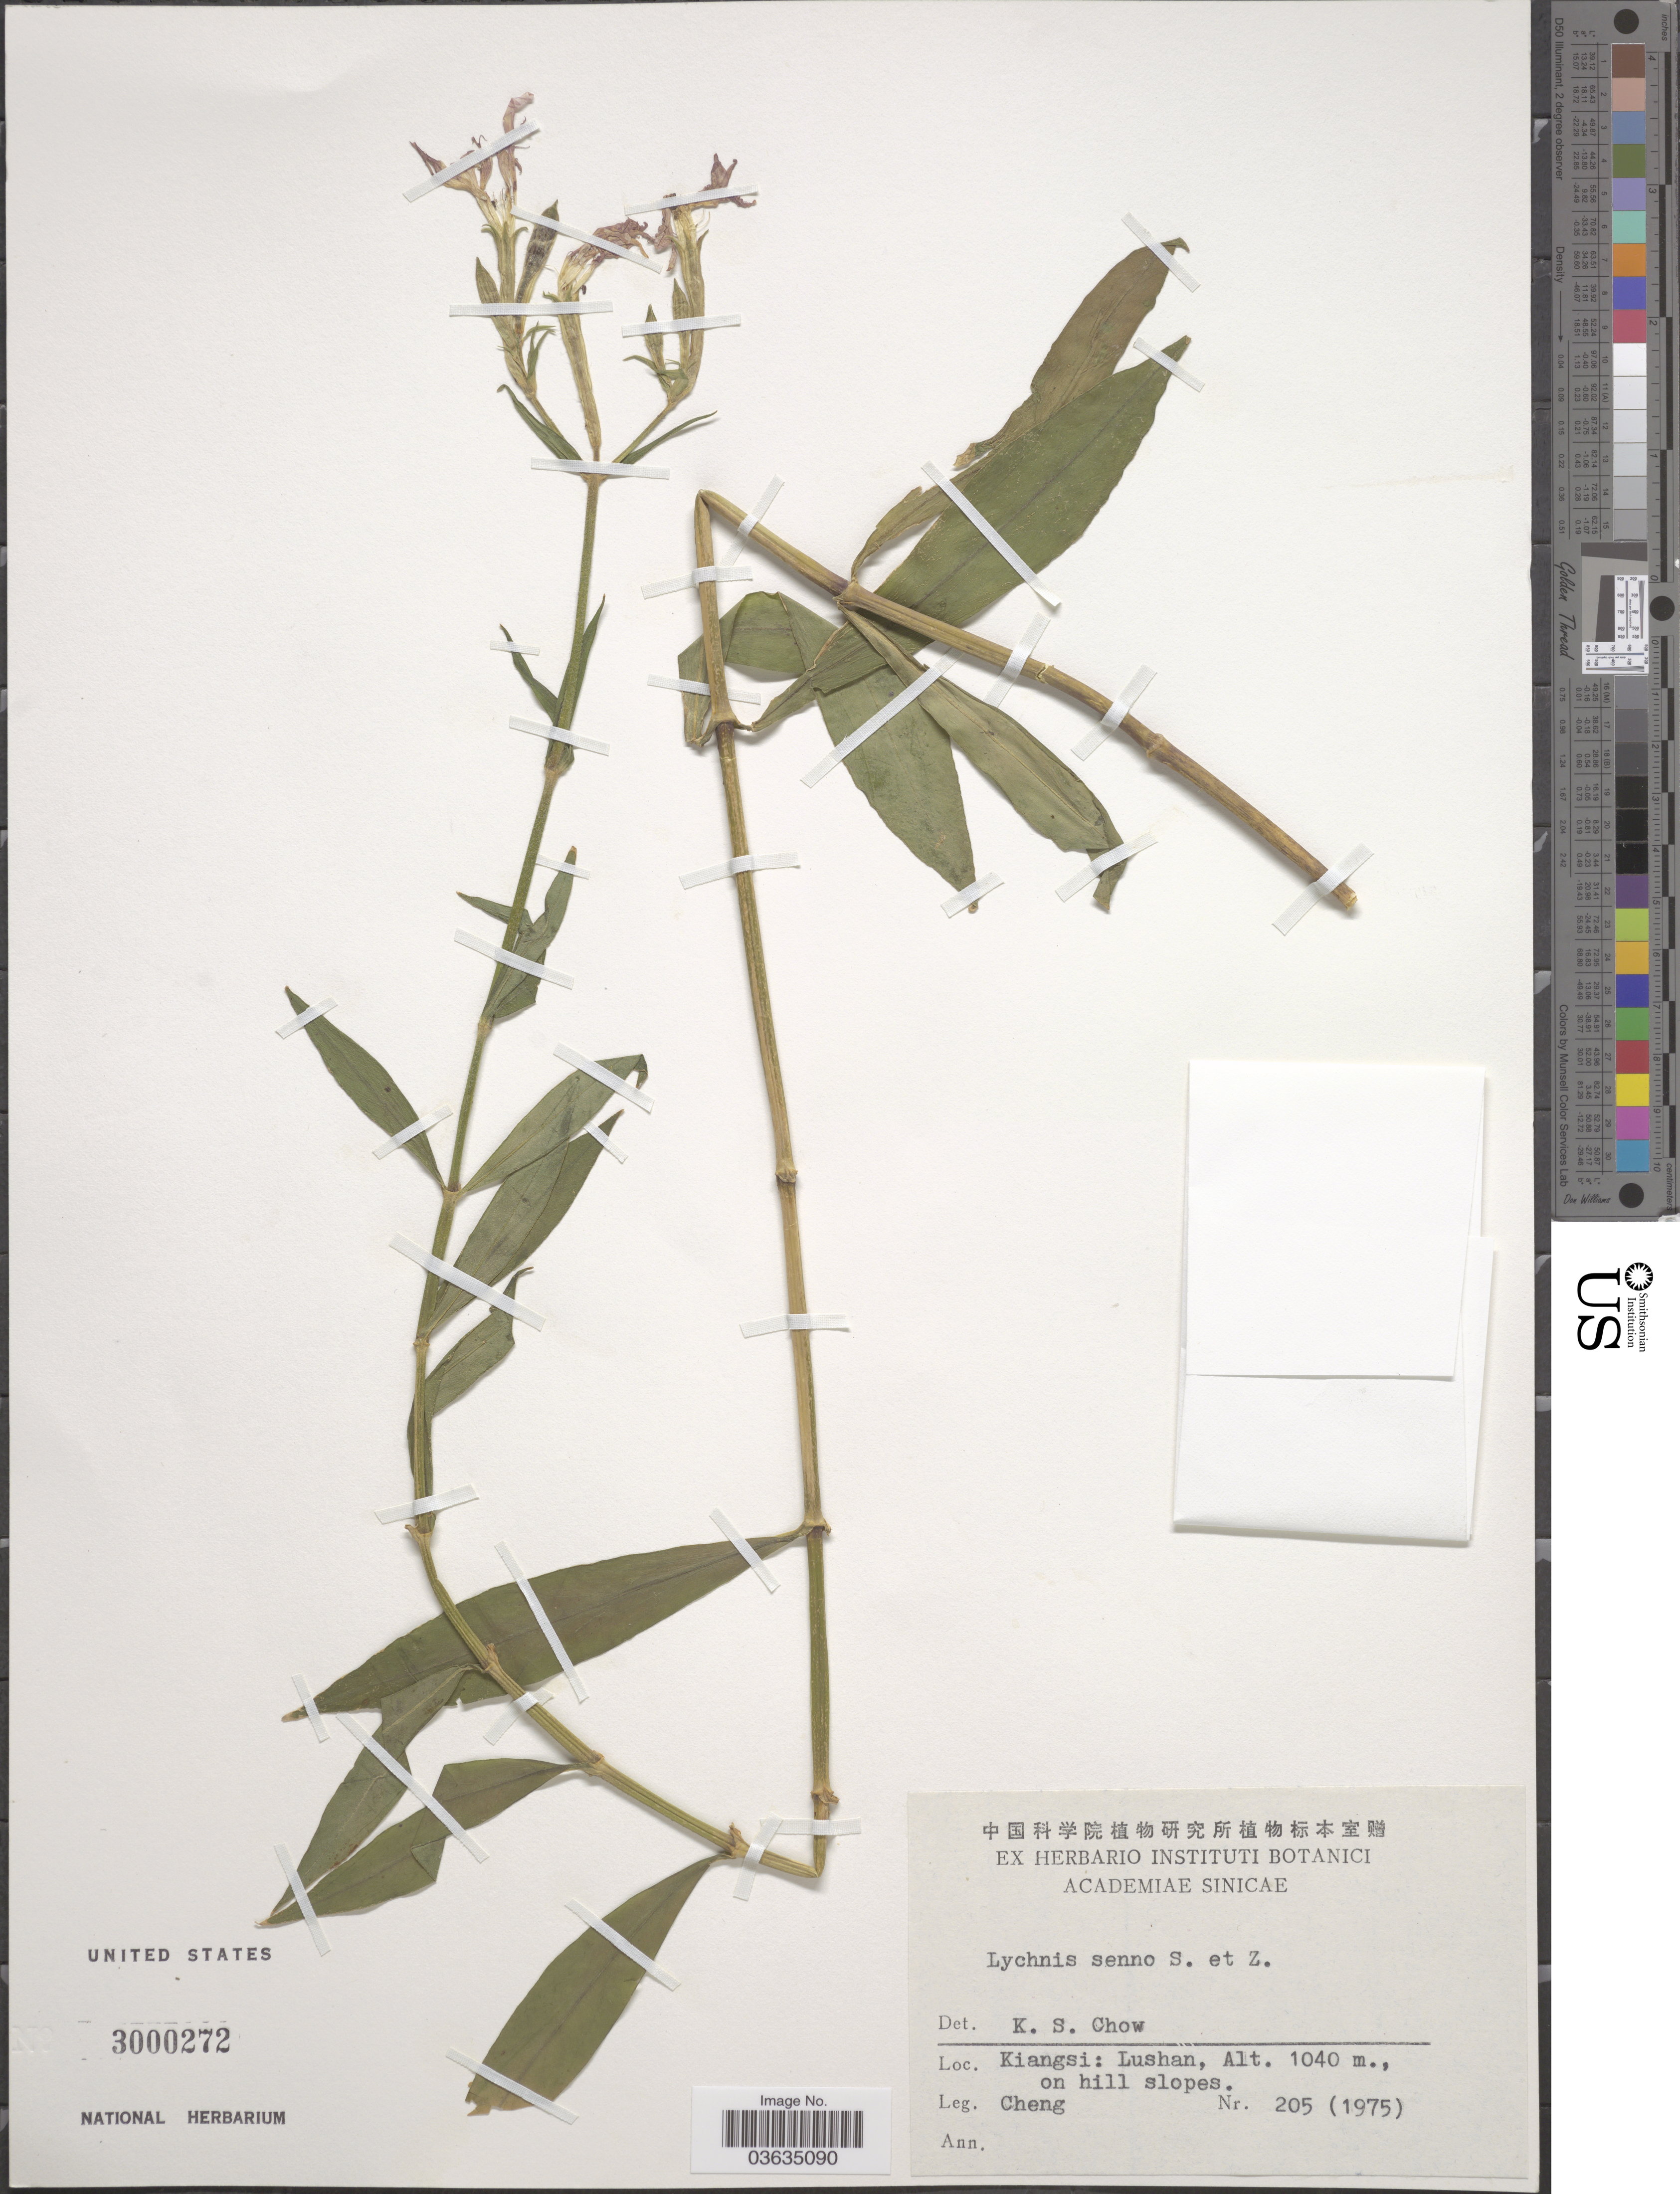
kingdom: Plantae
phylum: Tracheophyta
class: Magnoliopsida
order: Caryophyllales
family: Caryophyllaceae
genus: Silene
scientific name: Silene banksia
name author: (Meerb.) Mabb.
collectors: -. Cheng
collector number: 205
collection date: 1975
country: China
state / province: Jiangxi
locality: Kiangsi: Lushan, on hill slopes.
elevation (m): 1040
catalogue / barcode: US 3000272